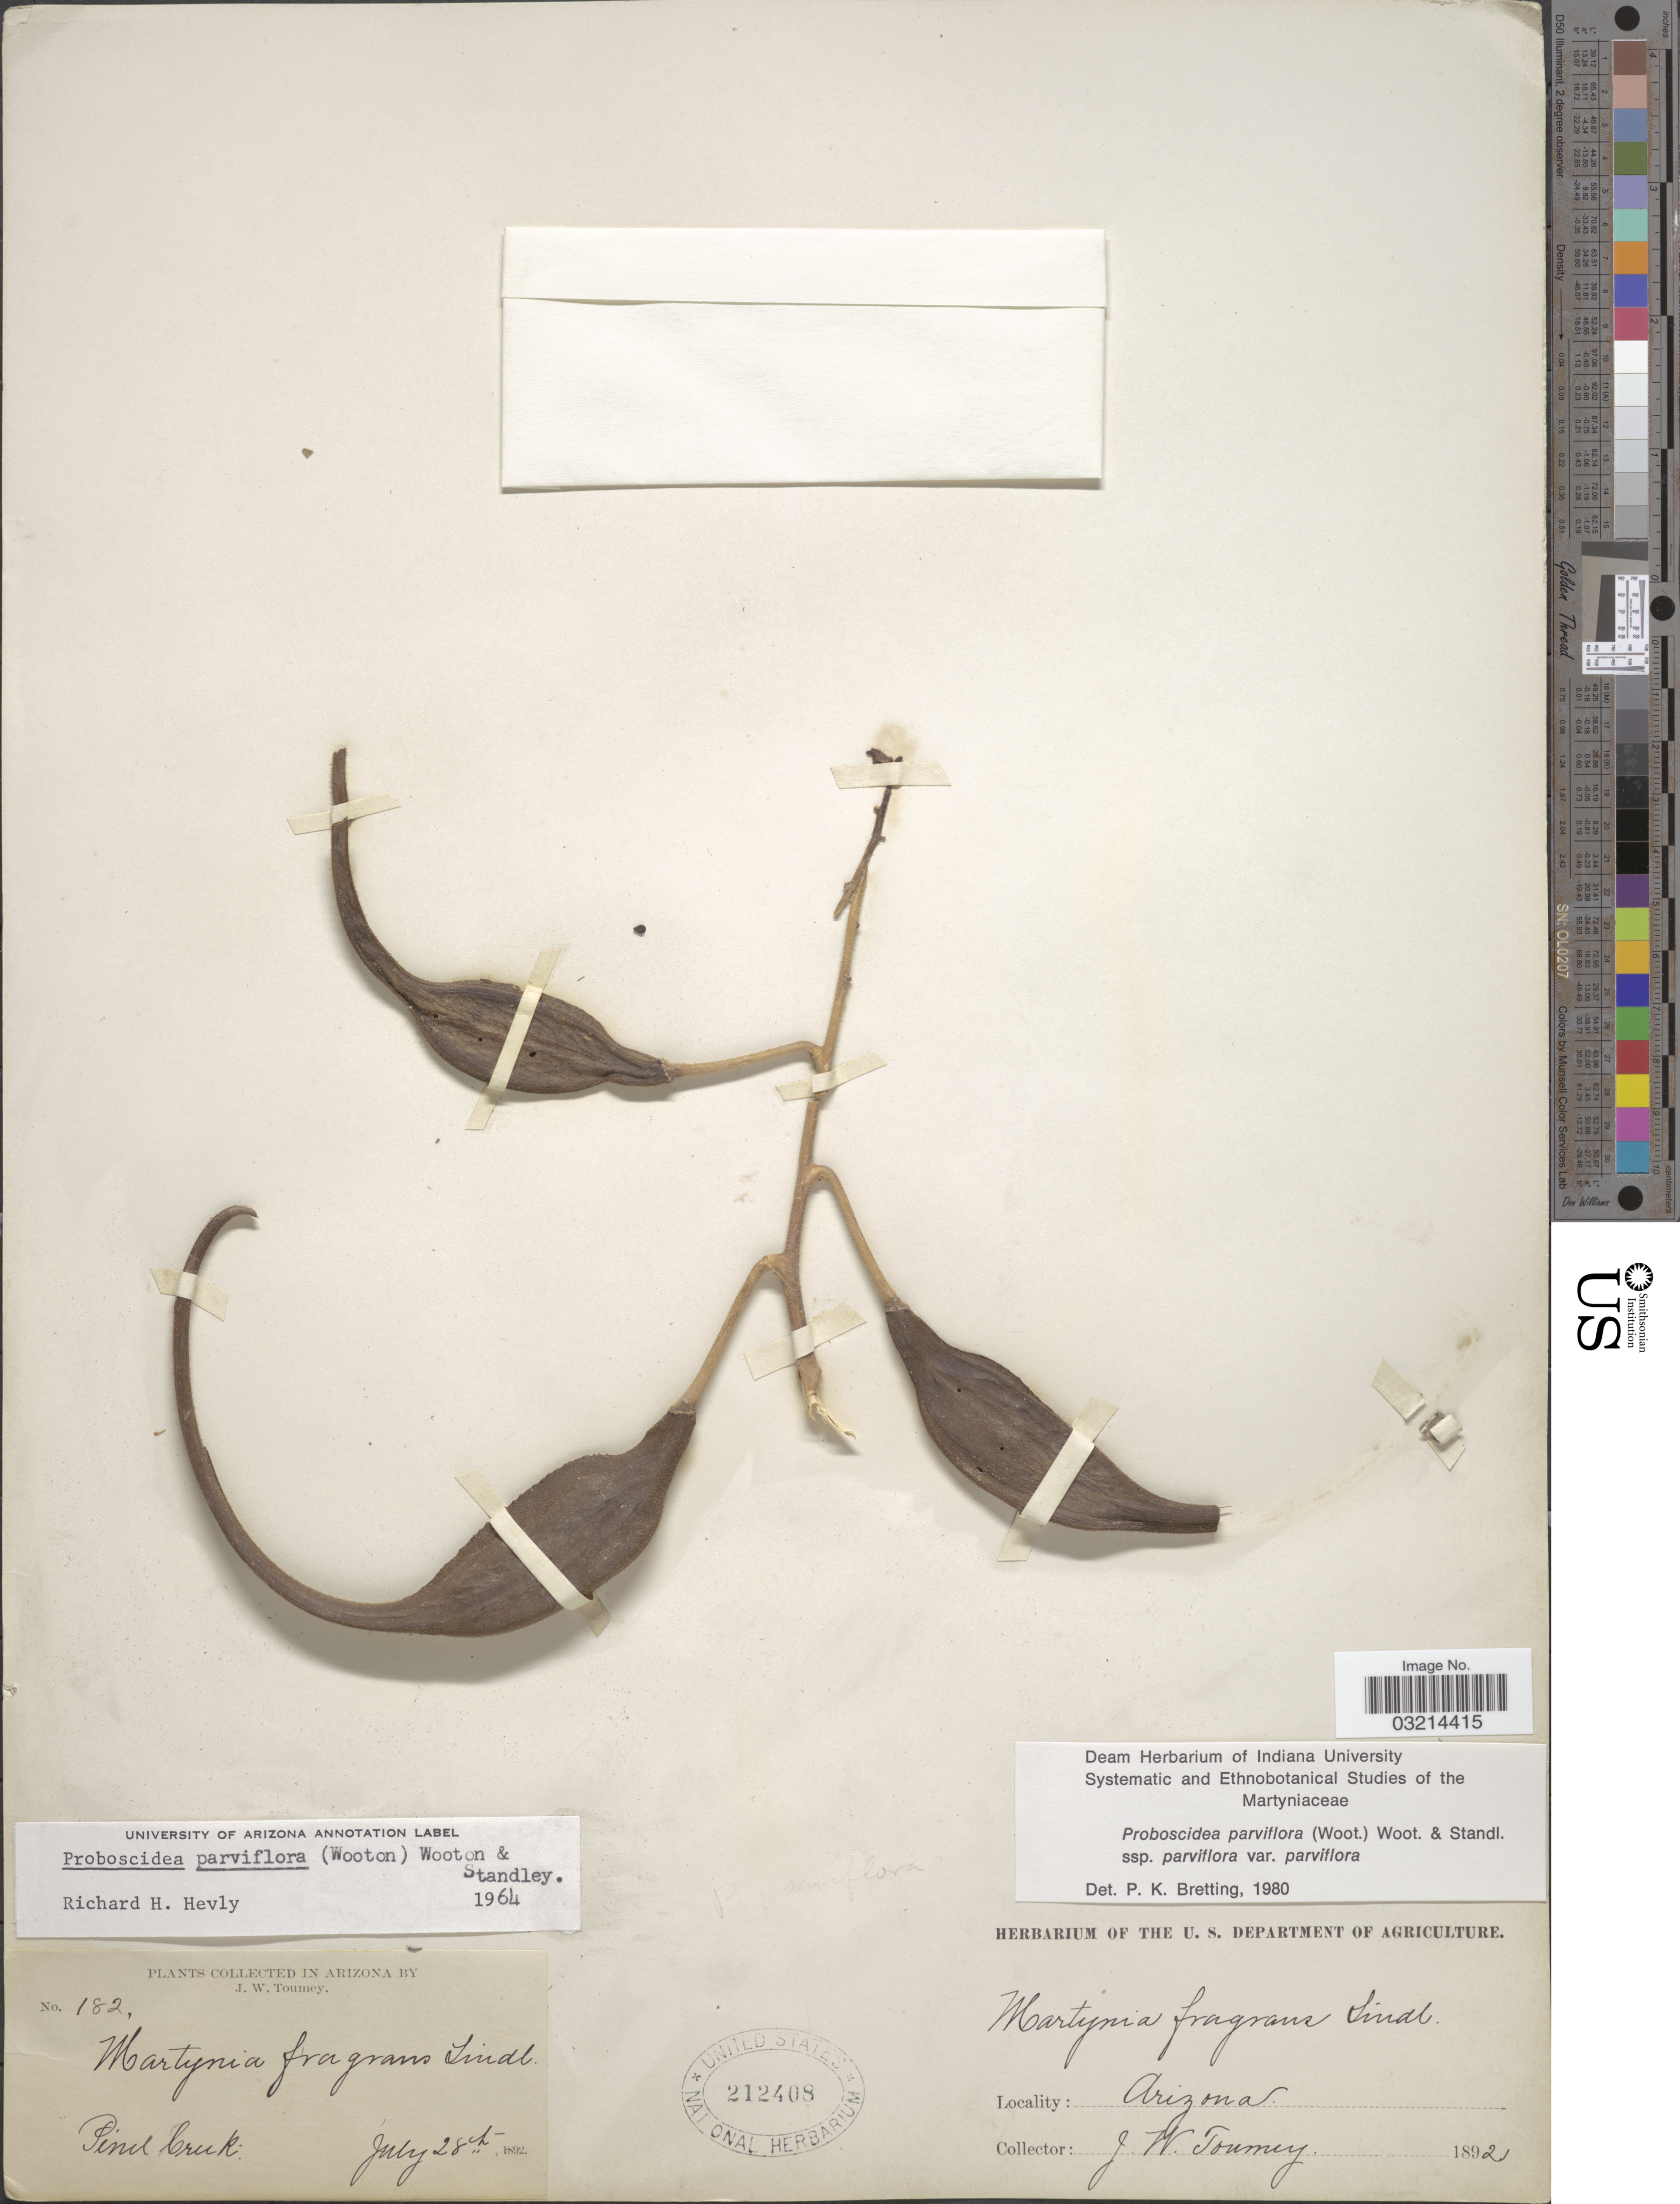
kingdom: Plantae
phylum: Tracheophyta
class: Magnoliopsida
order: Lamiales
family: Martyniaceae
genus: Proboscidea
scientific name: Proboscidea parviflora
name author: (Wooton) Wooton & Standl.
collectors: J. W. Toumey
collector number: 182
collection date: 1892-07-28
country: United States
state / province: Arizona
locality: Pinal Creek.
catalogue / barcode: US 212408